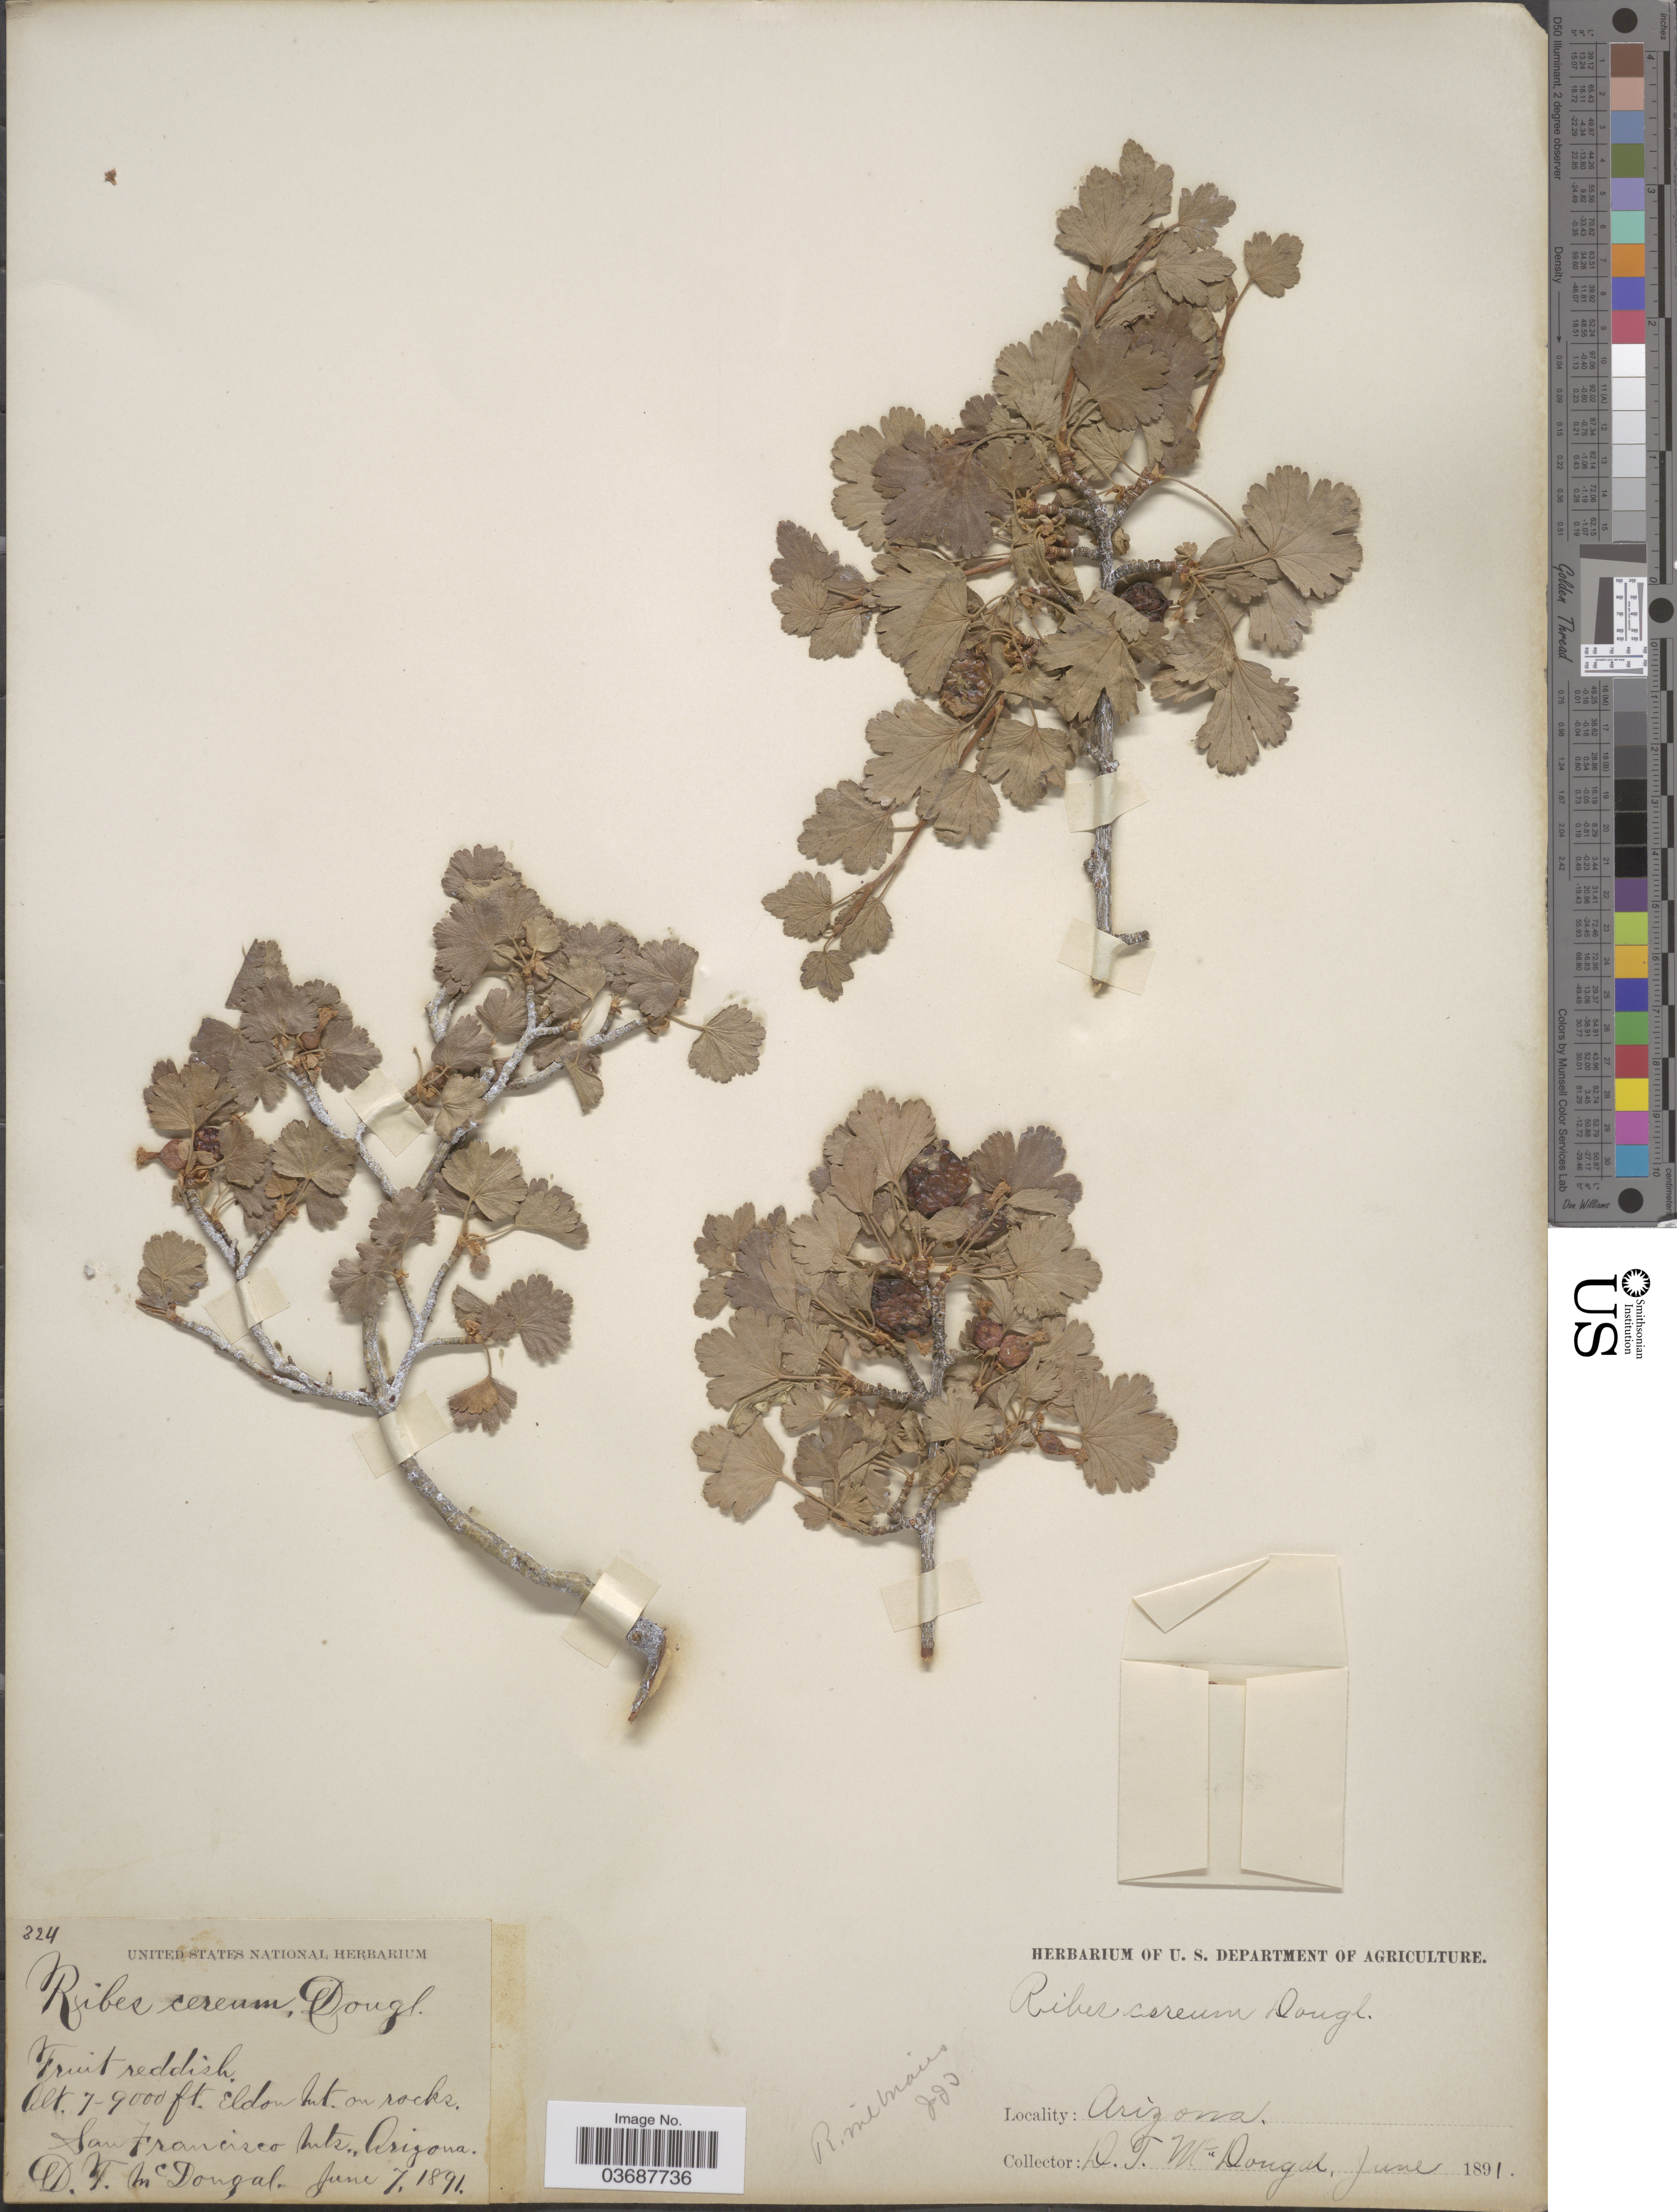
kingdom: Plantae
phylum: Tracheophyta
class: Magnoliopsida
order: Saxifragales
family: Grossulariaceae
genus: Ribes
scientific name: Ribes inebrians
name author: Lindl.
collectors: D. McDougal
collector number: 324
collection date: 1891-06-07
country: United States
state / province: Arizona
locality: Eldon Mt. on rocks. San Francisco Mts.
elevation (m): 2134